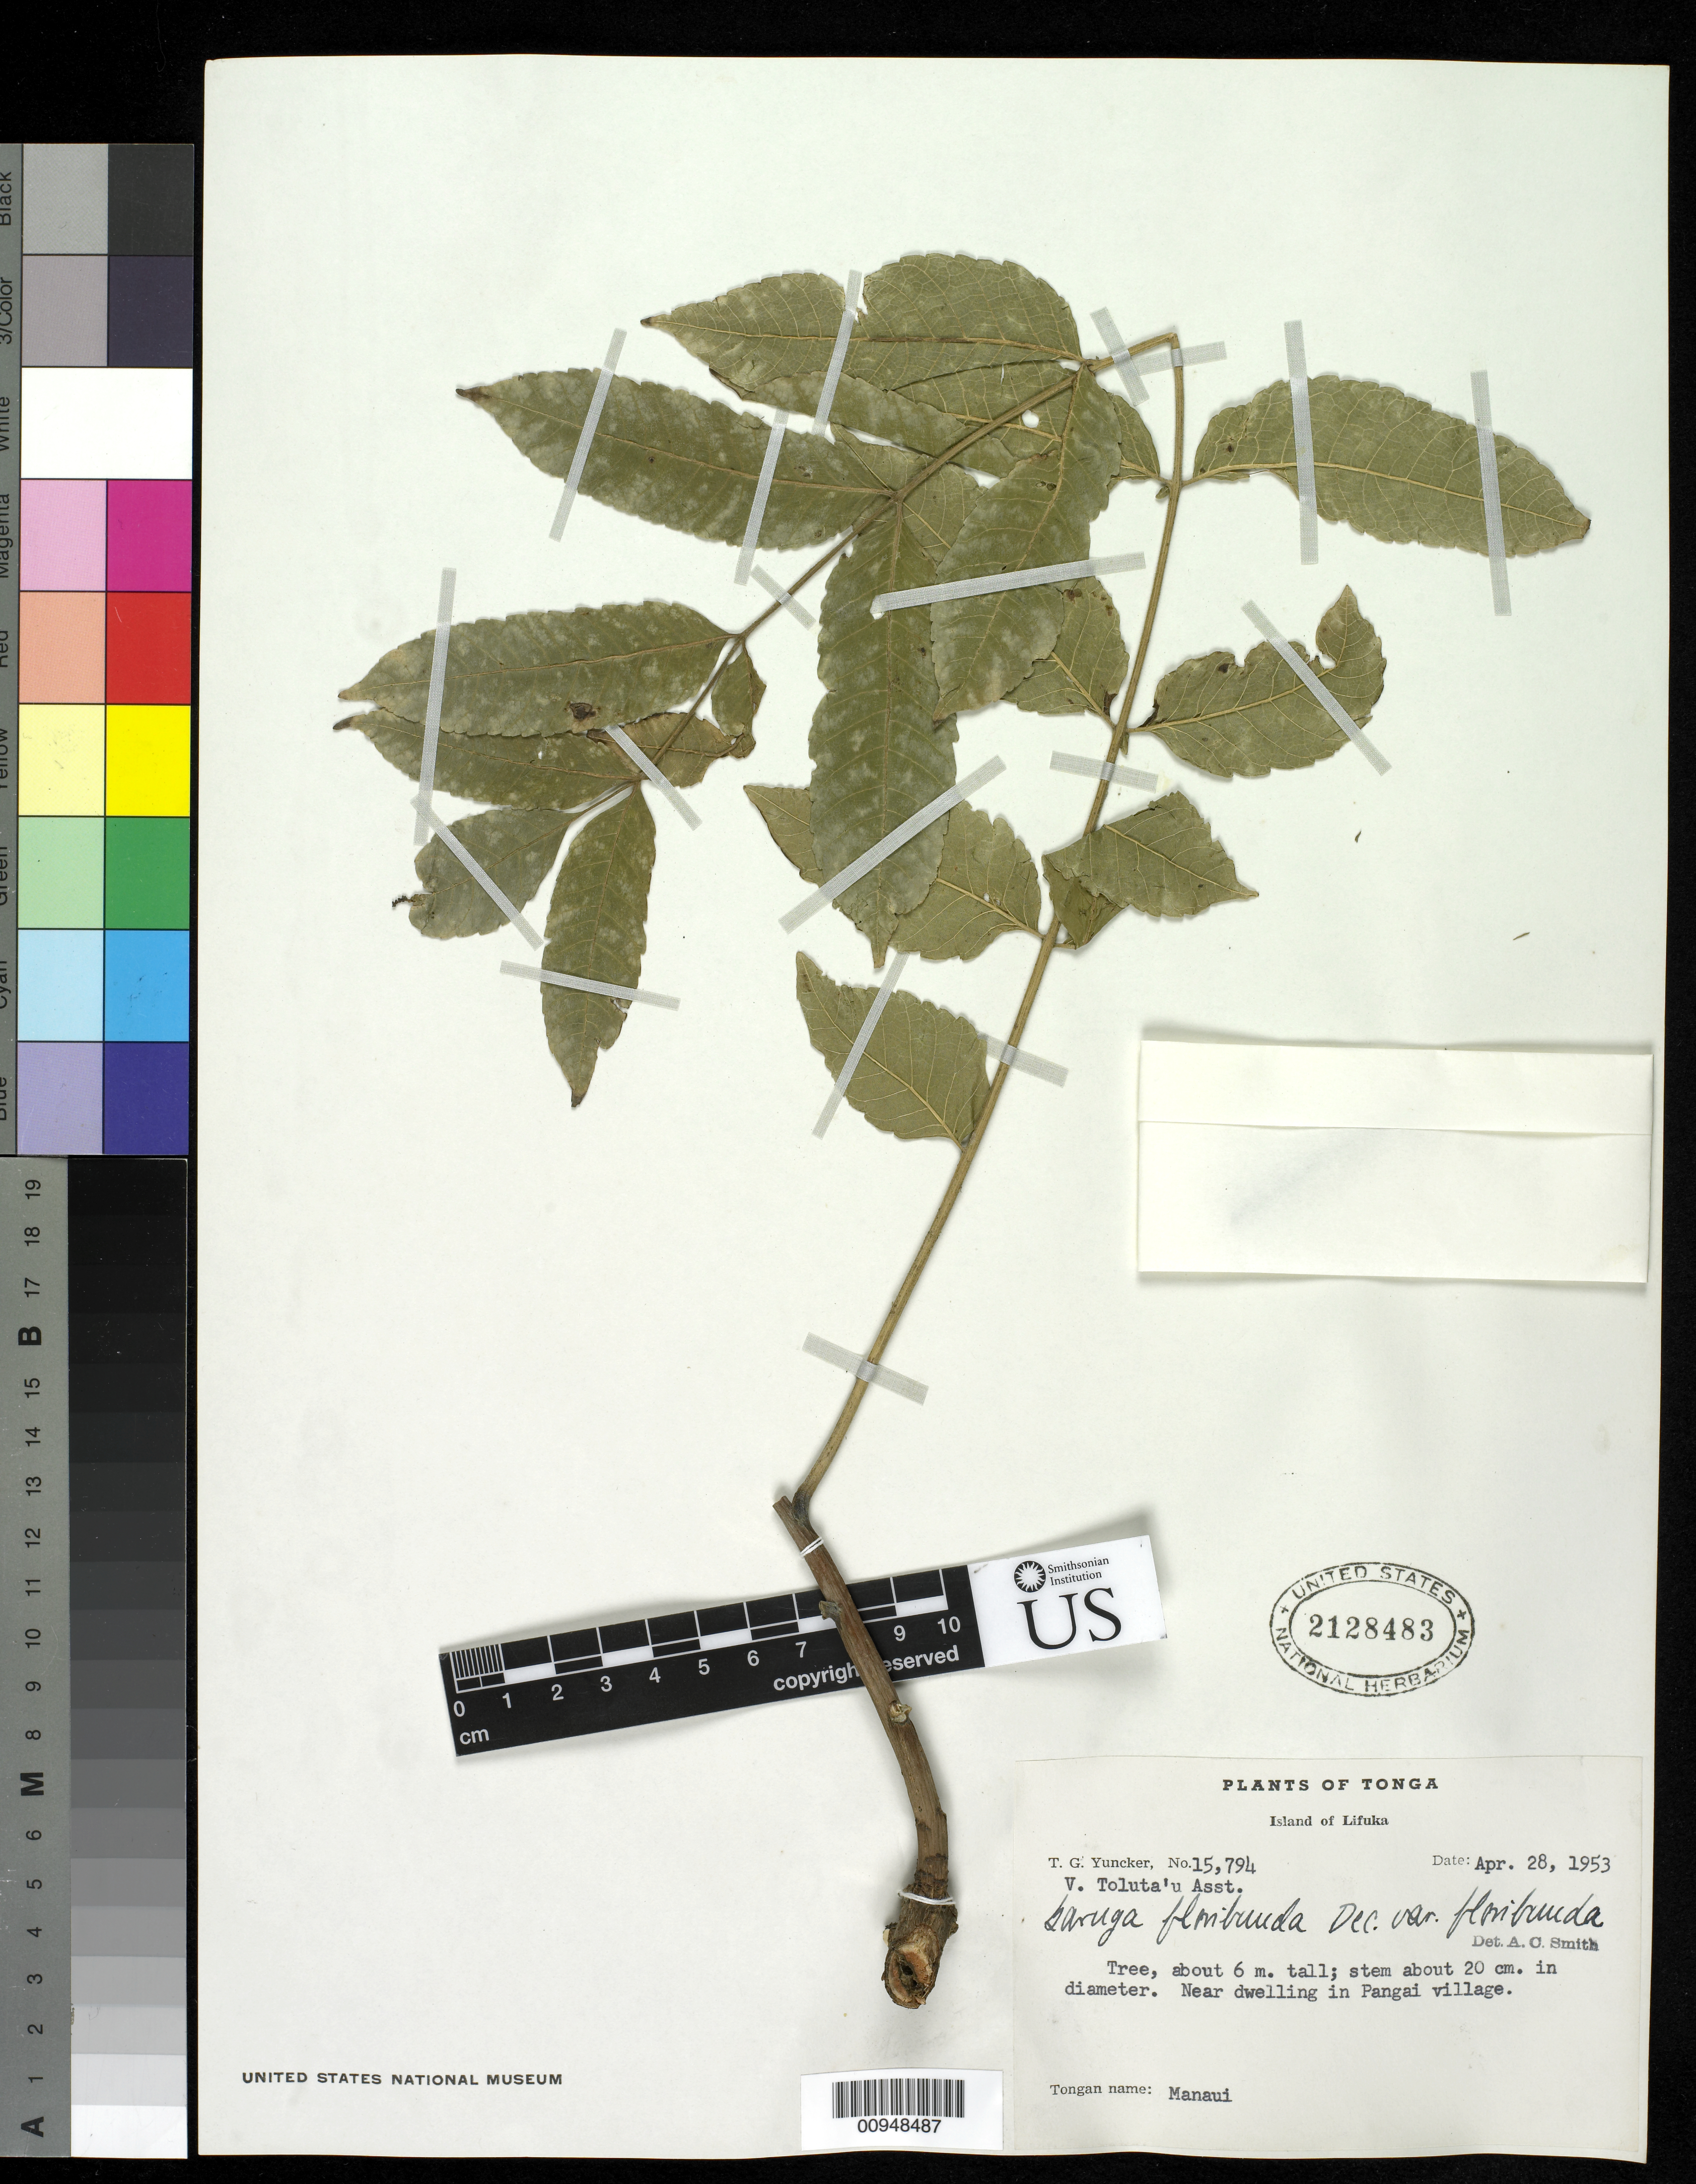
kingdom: Plantae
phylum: Tracheophyta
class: Magnoliopsida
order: Sapindales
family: Burseraceae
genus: Garuga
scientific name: Garuga floribunda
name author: Decne.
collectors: T. G. Yuncker & V. Toluta'u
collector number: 15794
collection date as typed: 28 Apr 1953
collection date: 1953-04-28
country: Tonga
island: Lifuka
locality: Near dwelling in Pangai village.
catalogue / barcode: US 2128483